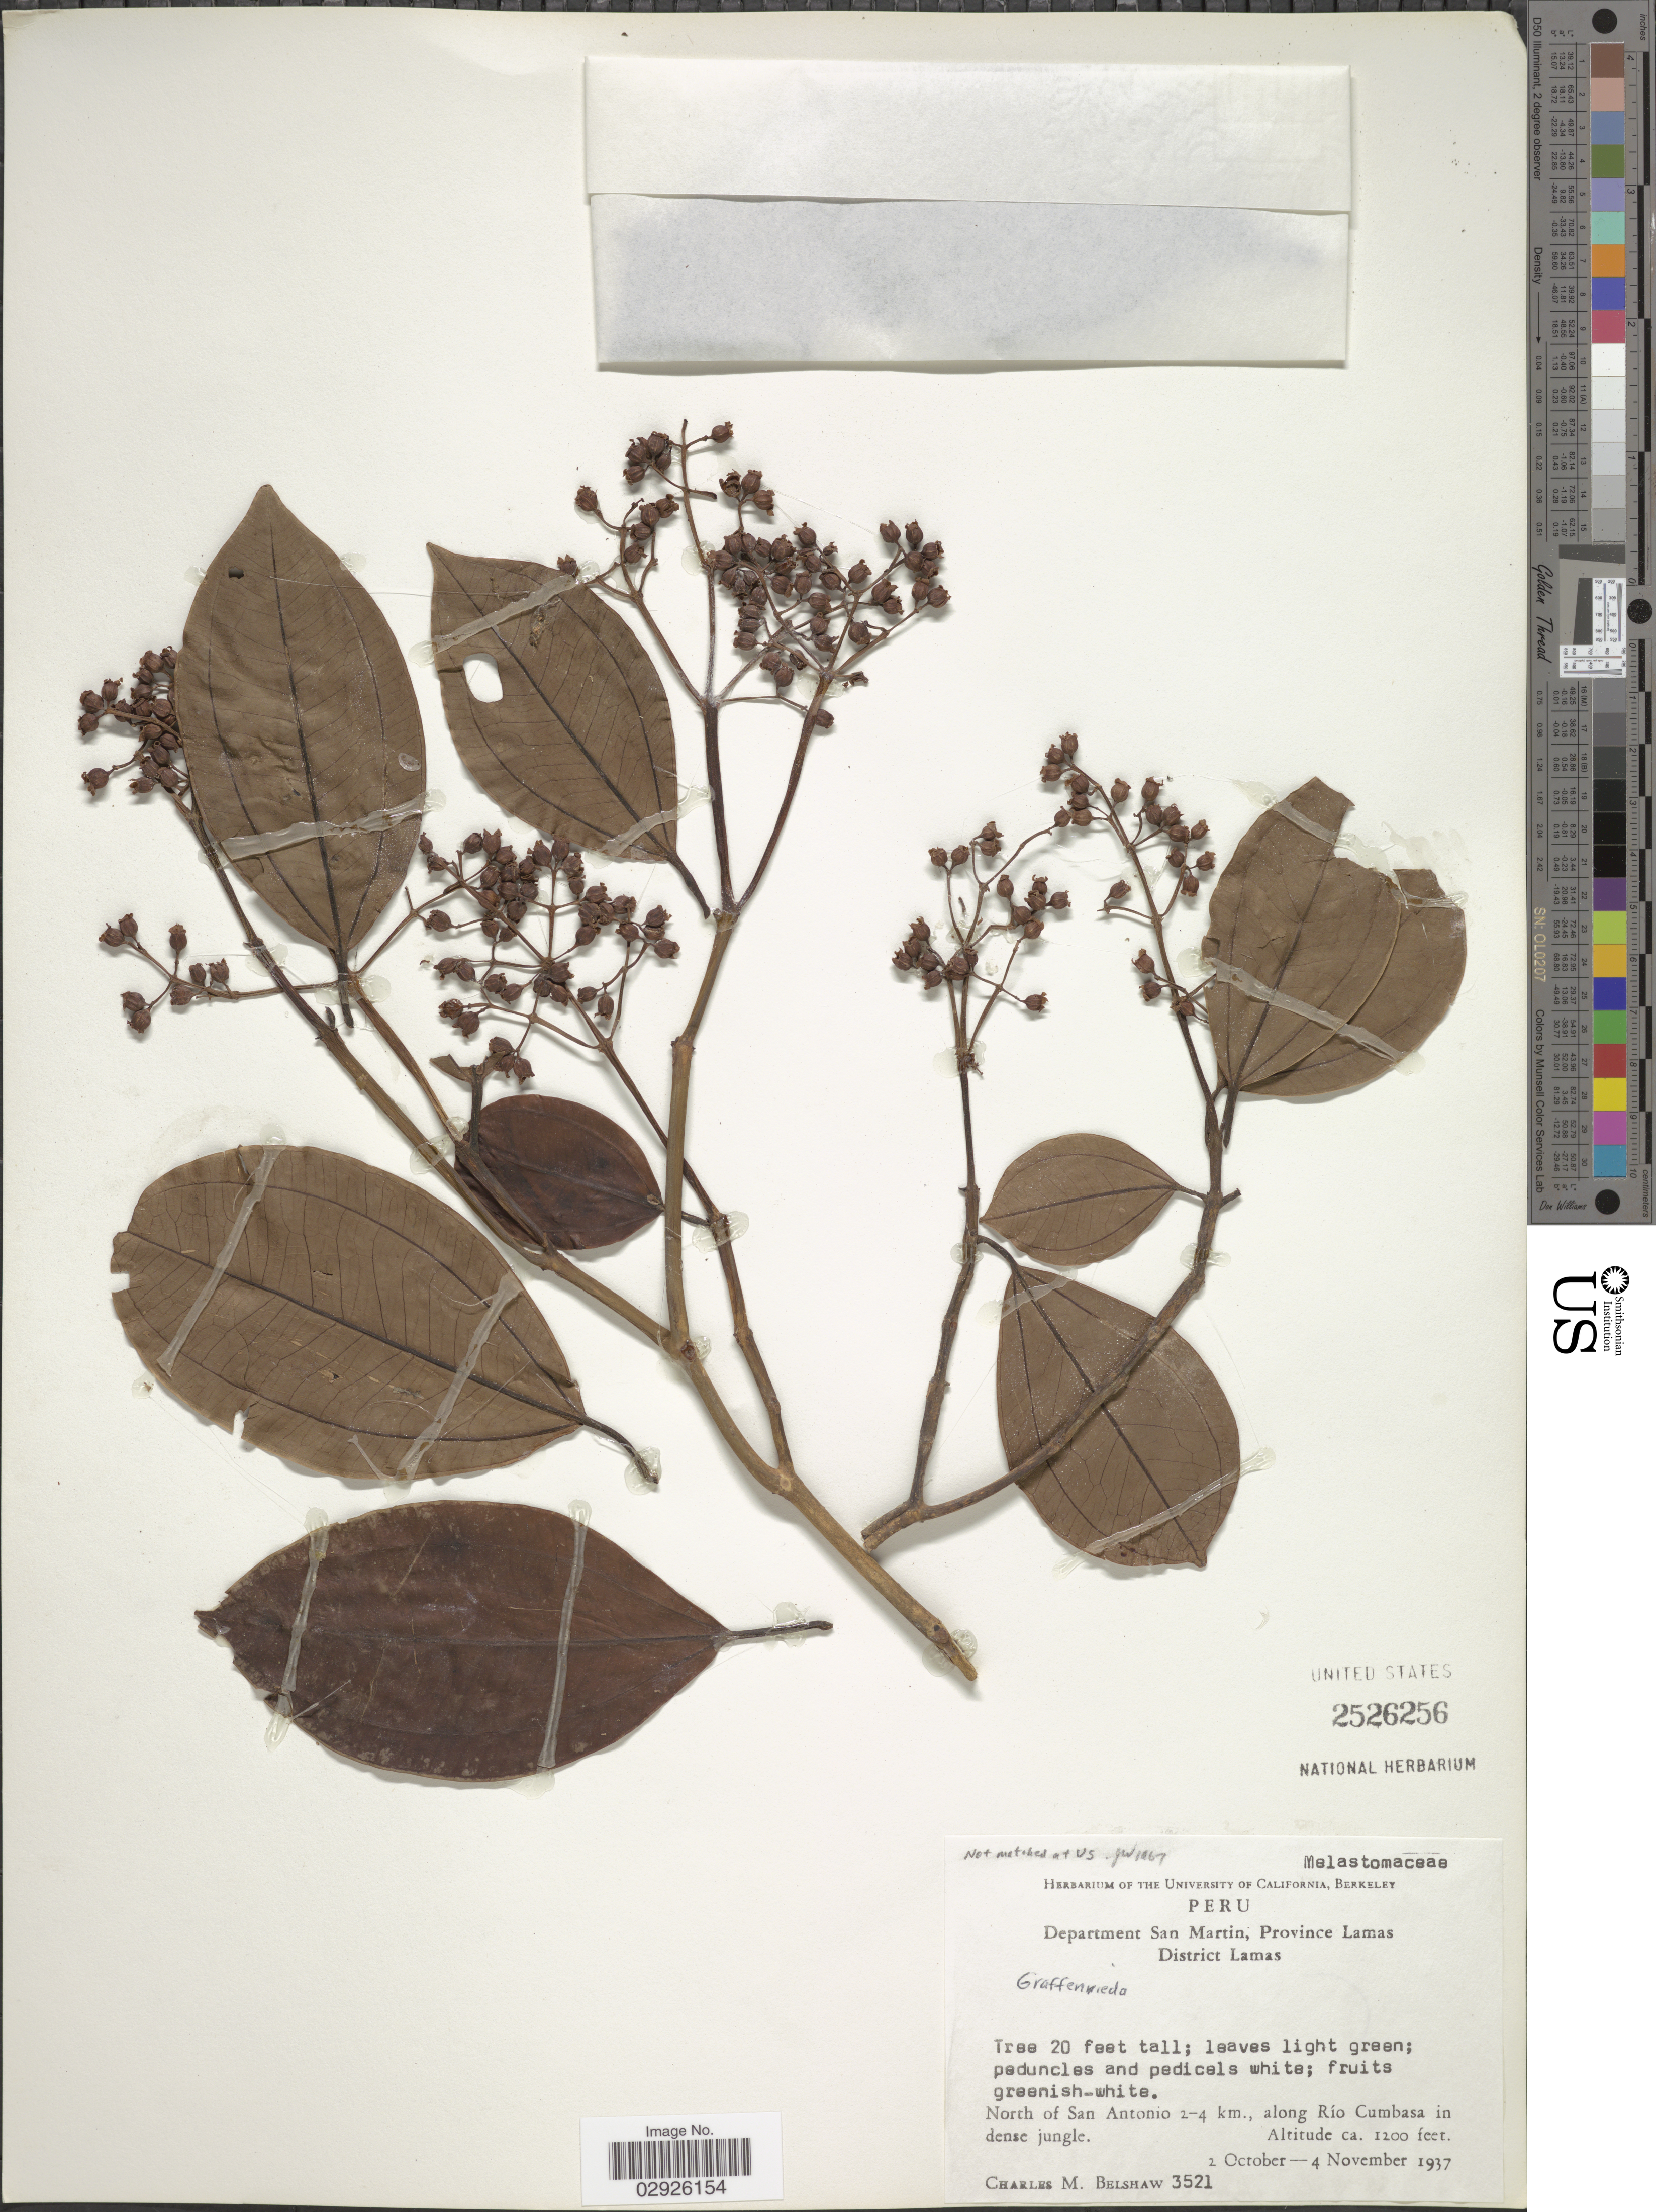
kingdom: Plantae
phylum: Tracheophyta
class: Magnoliopsida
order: Myrtales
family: Melastomataceae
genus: Graffenrieda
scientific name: Graffenrieda goldenbergii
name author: L.F. Lima et al.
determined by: Murillo, J. S.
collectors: C. Shaw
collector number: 3521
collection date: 1937-10-02/1937-11-04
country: Peru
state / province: San Martín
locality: Department San Martin, Province Lamas, District Lamas. North of San Antonio 2-4 km., along Río Cumbasa.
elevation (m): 366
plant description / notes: Paratype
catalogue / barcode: US 2526256